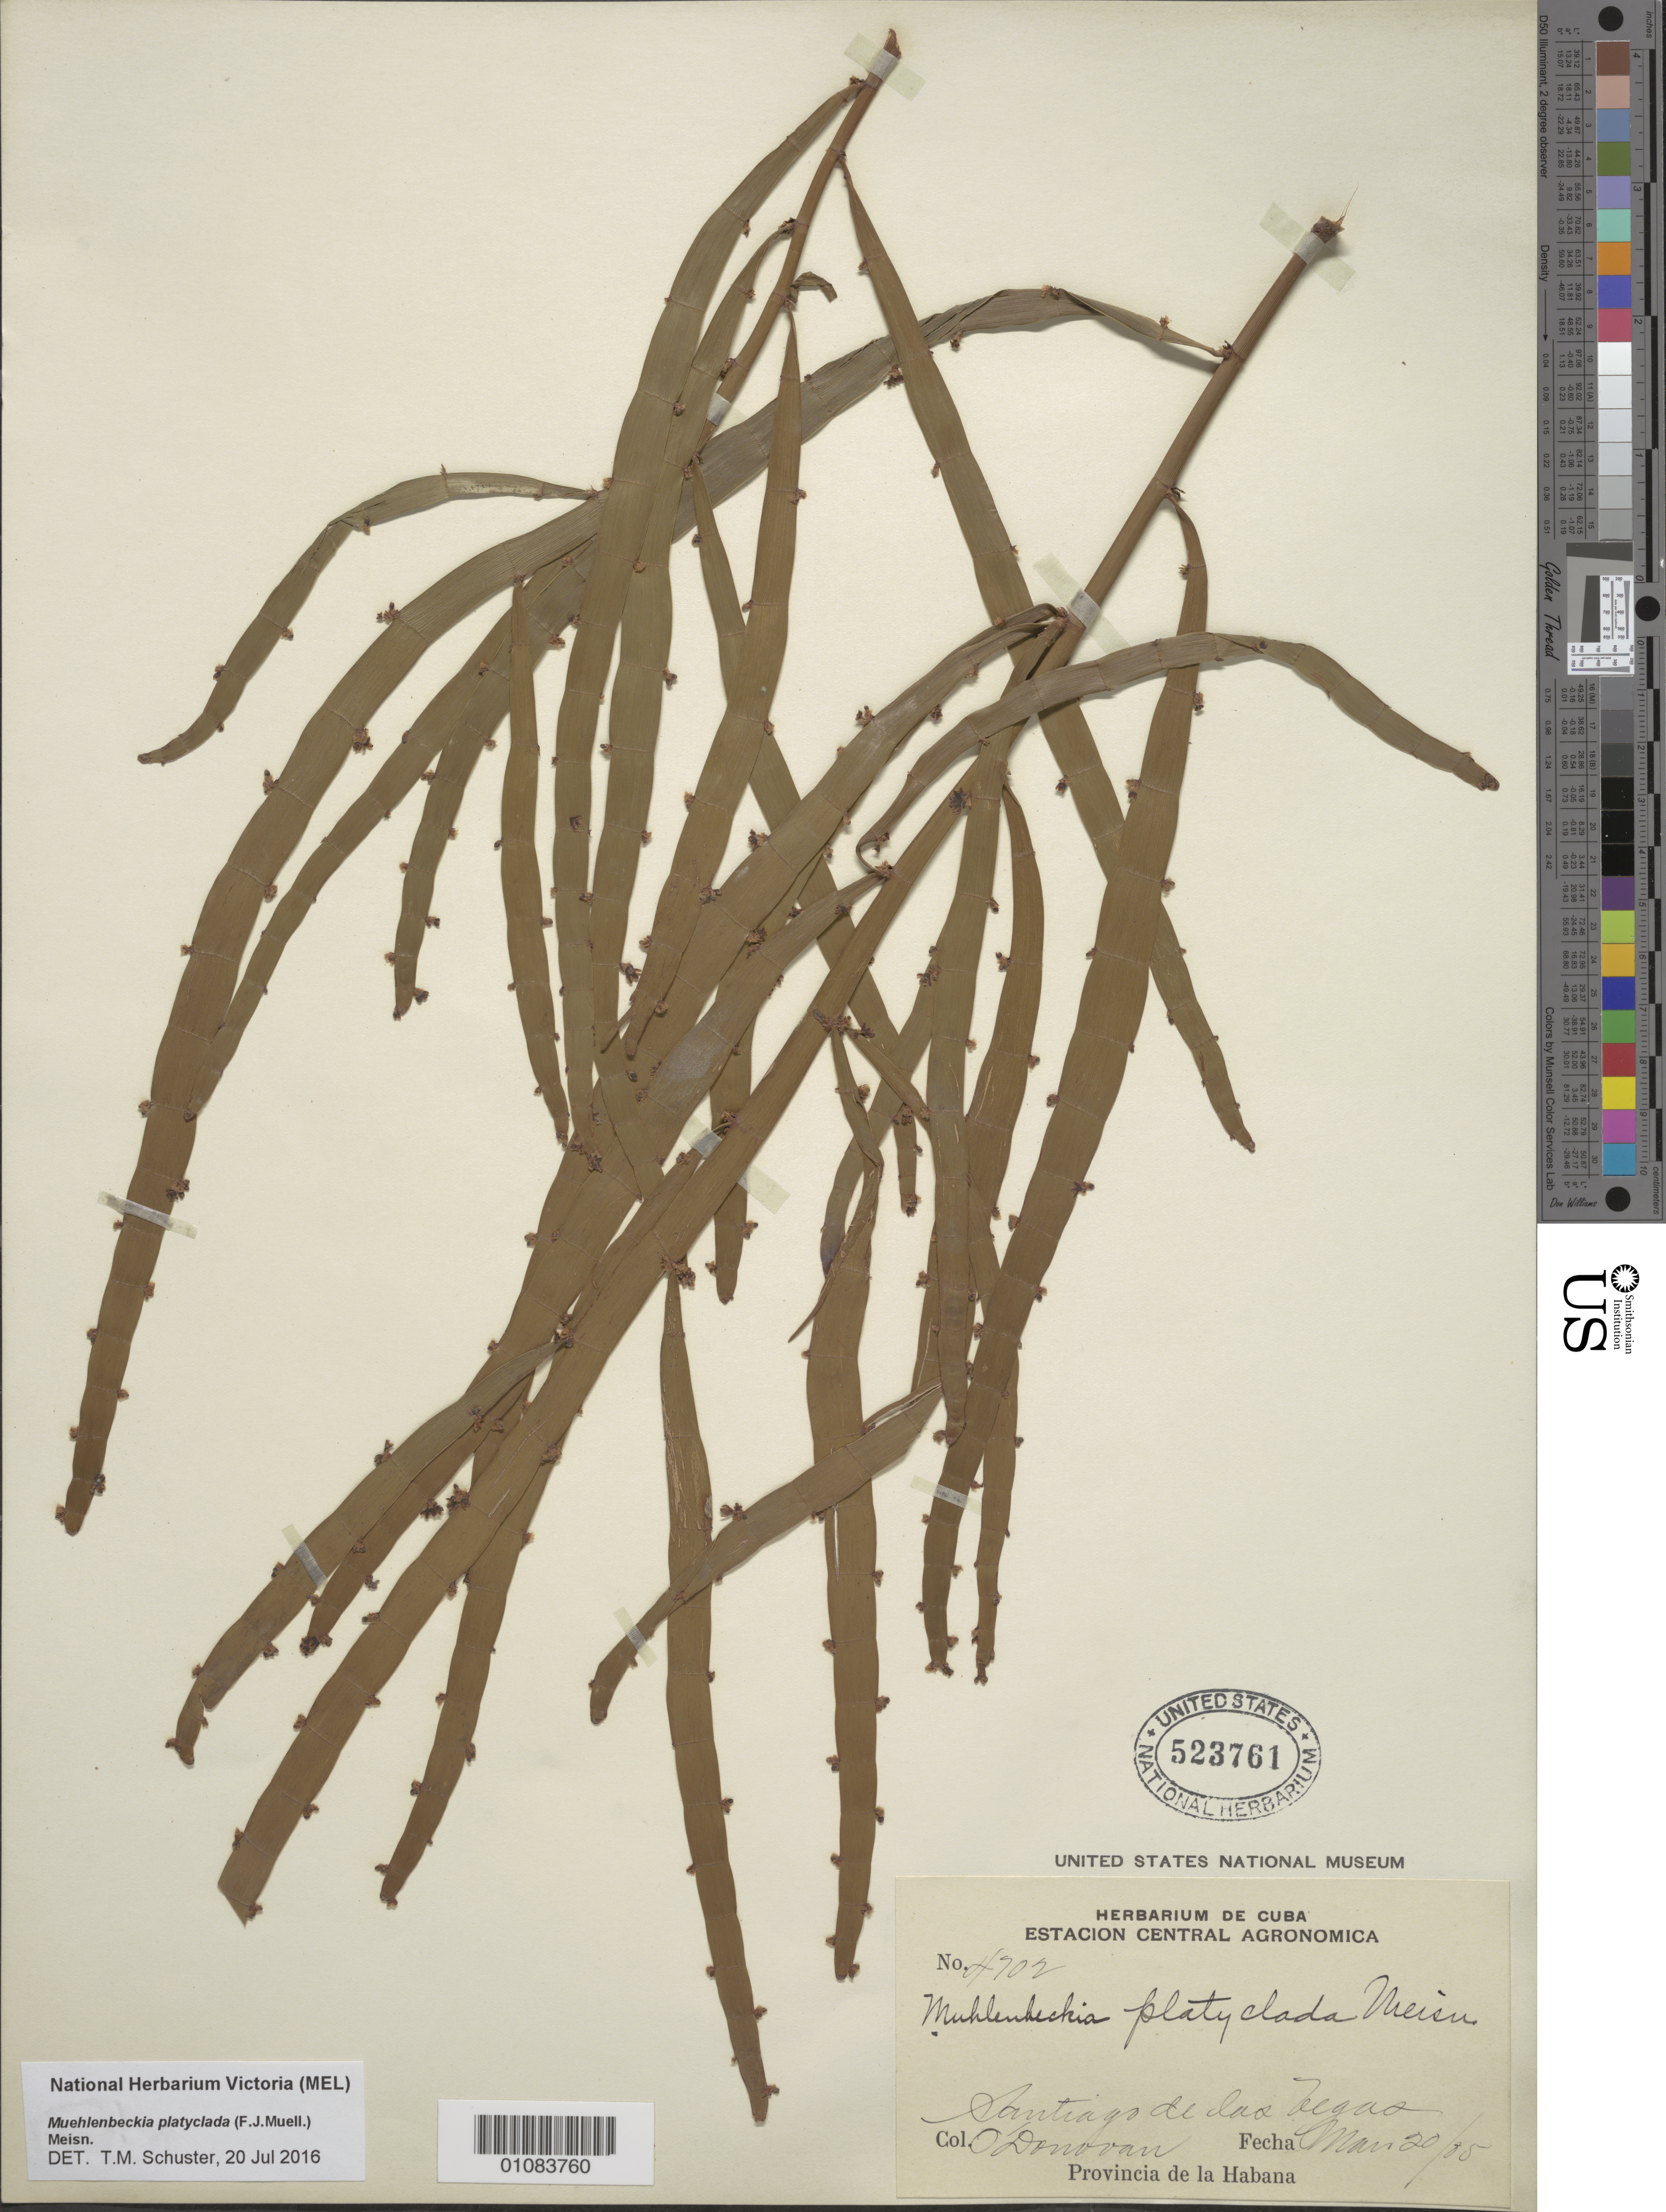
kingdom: Plantae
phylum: Tracheophyta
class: Magnoliopsida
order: Caryophyllales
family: Polygonaceae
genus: Muehlenbeckia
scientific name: Muehlenbeckia triloba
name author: Danser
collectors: E. O'Donovan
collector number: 4702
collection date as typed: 20 Mar 1905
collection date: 1905-03-20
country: Cuba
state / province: La Habana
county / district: Municipio Boyeros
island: Cuba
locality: Santiago de las Vegas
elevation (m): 97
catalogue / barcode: US 523761